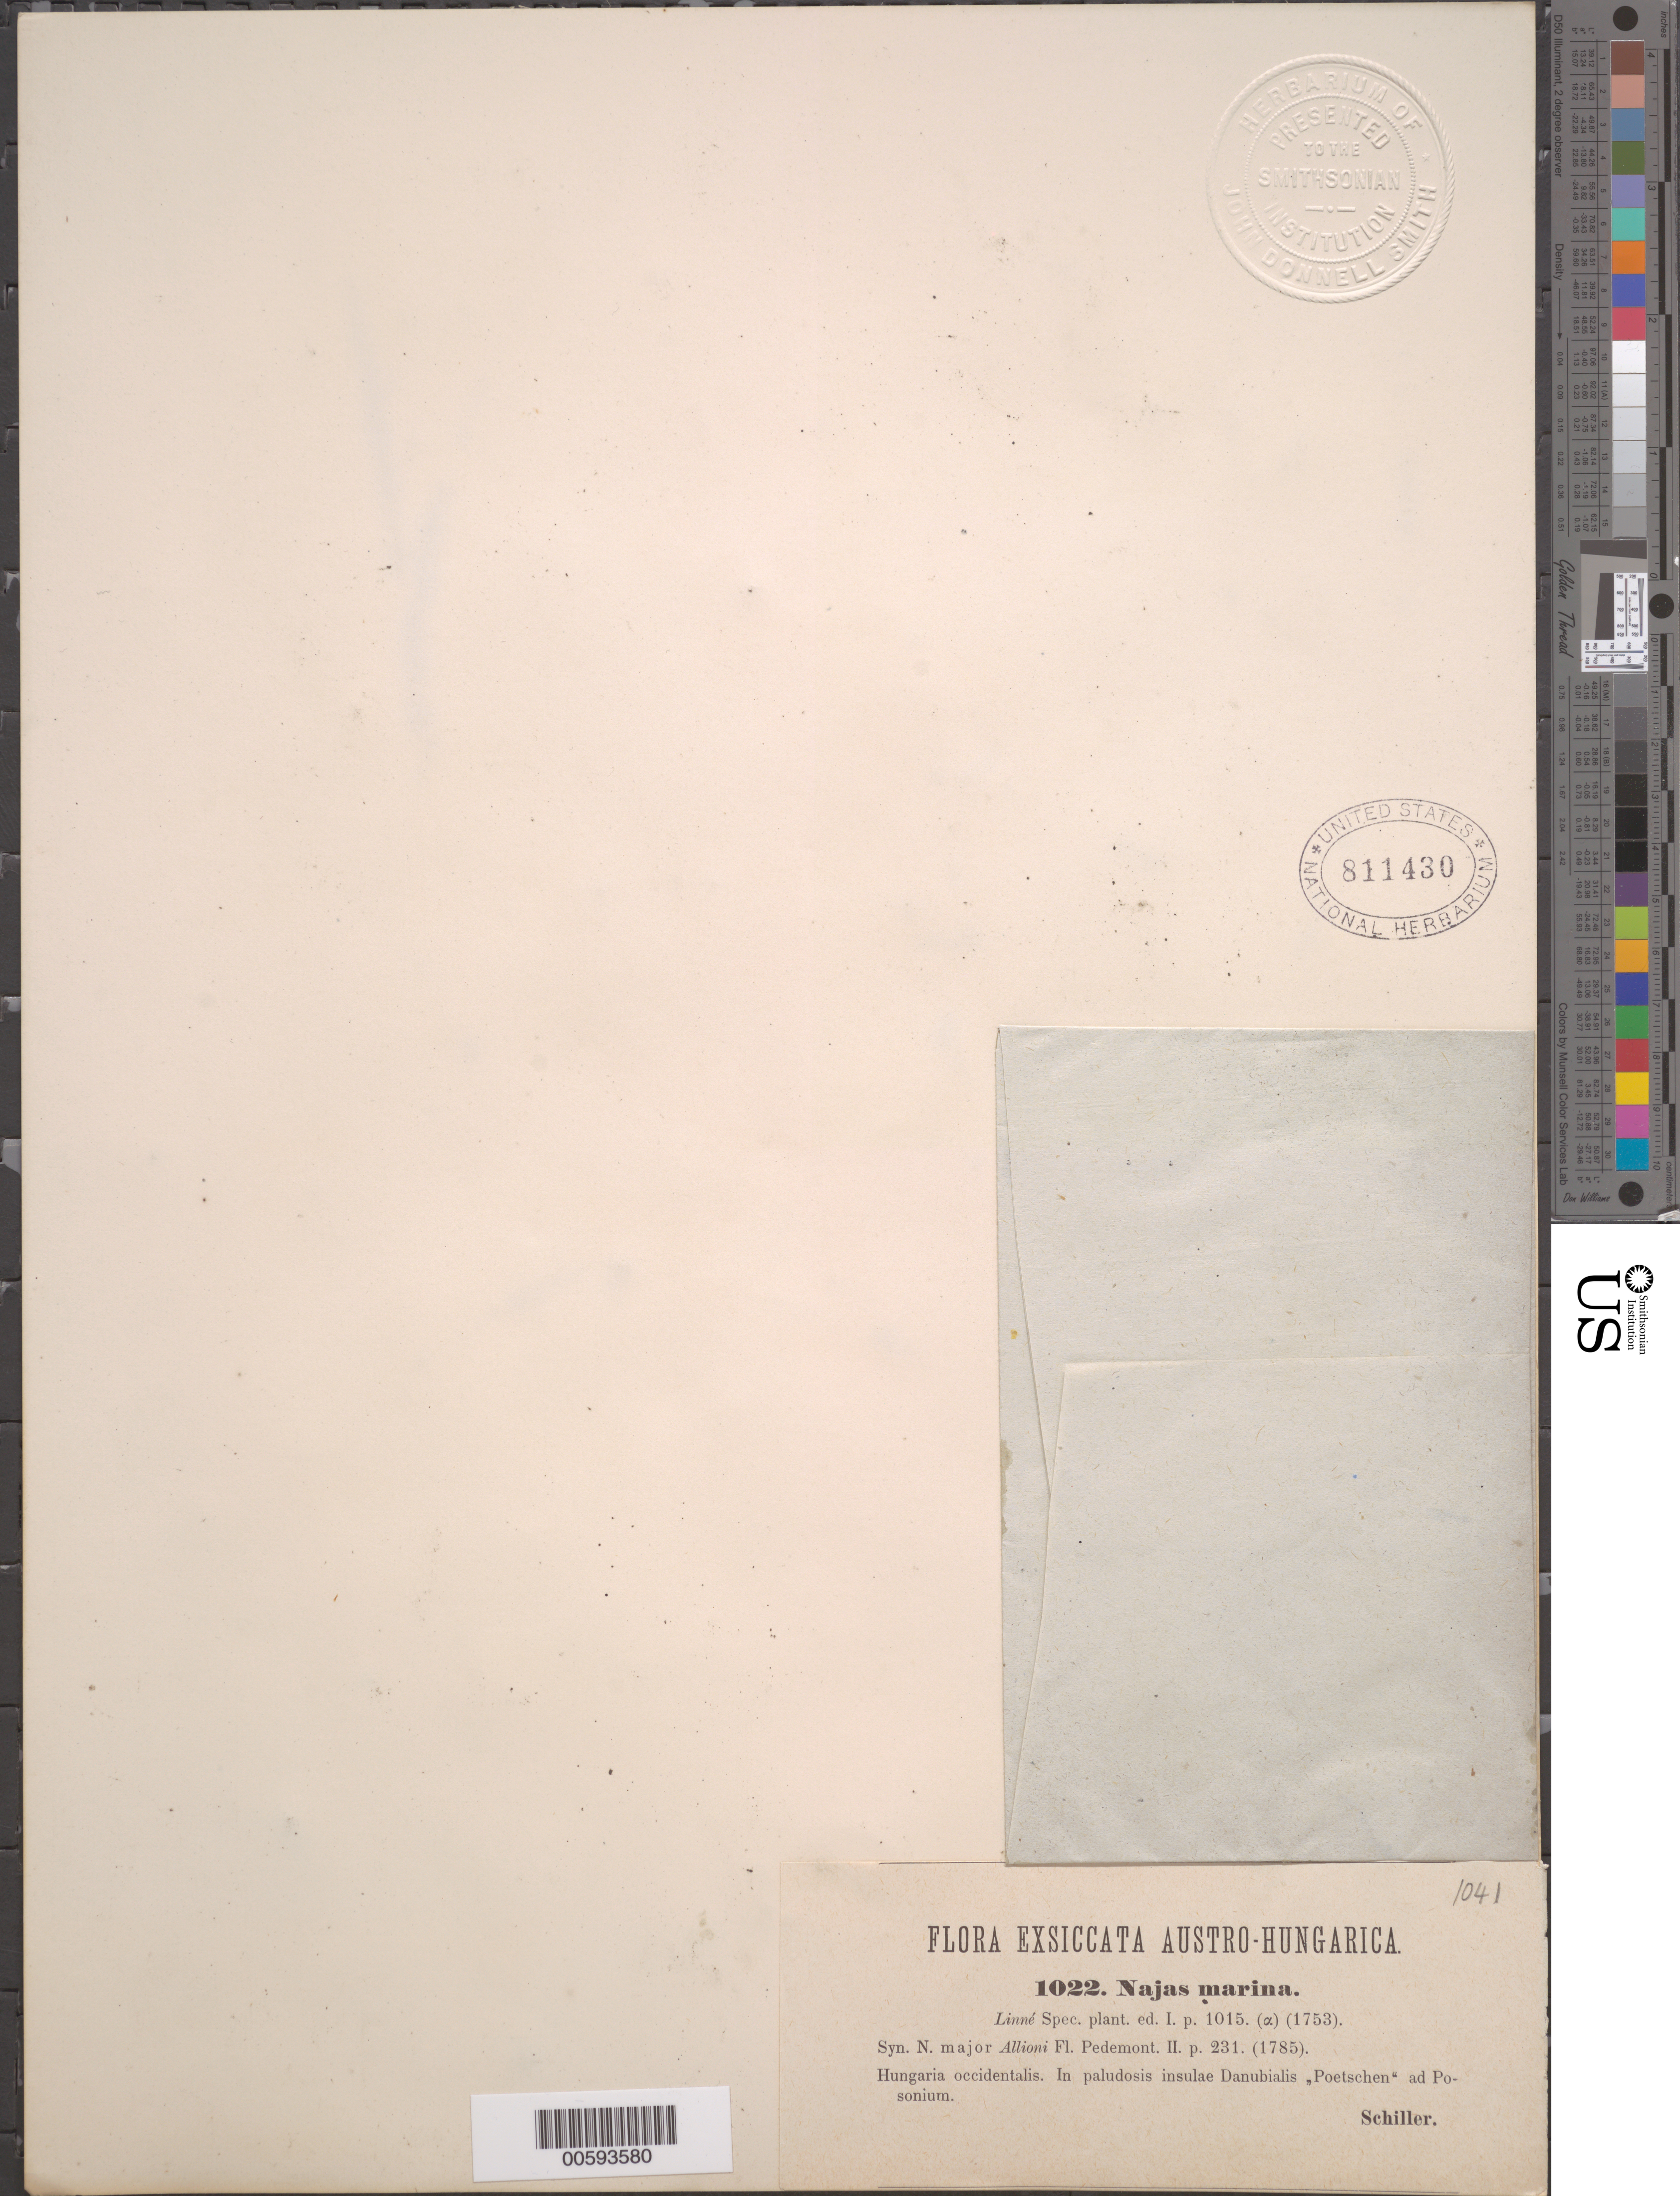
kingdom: Plantae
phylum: Tracheophyta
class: Liliopsida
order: Alismatales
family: Hydrocharitaceae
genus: Najas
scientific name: Najas major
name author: All.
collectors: -. Schiller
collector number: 1022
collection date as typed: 1753 to -- --- 1785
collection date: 1753/1785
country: Hungary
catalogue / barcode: US 811430